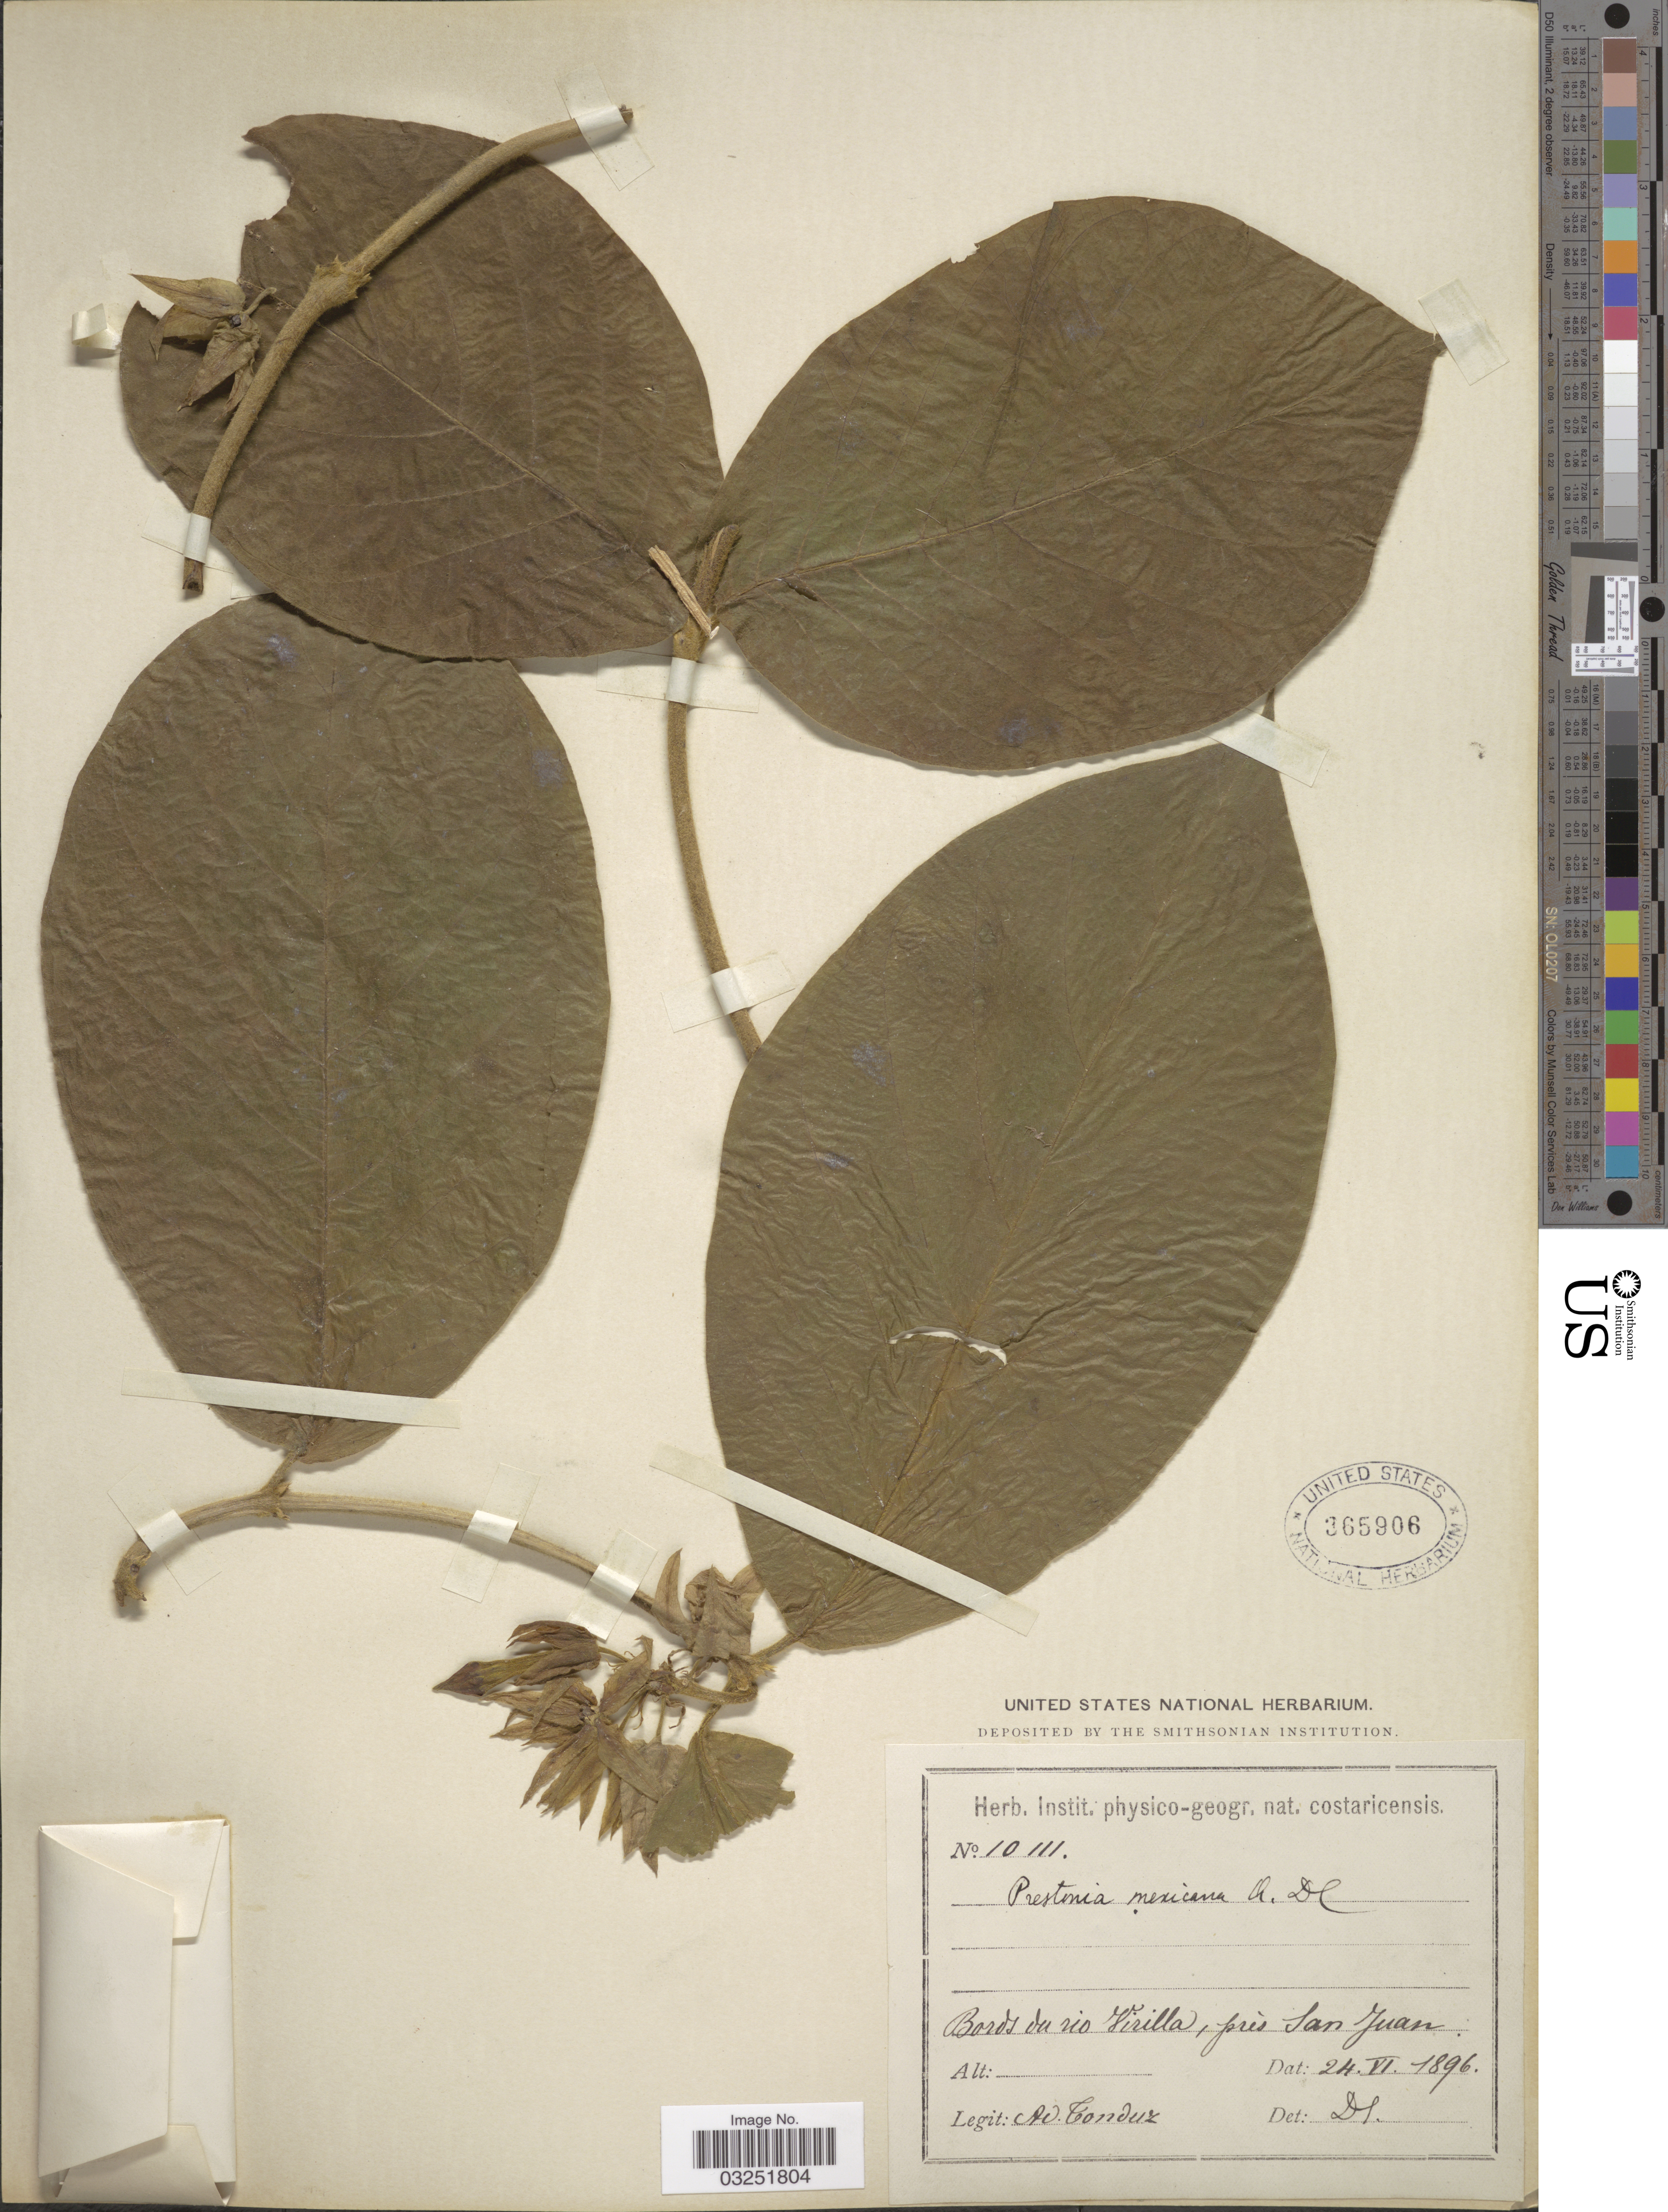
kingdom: Plantae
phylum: Tracheophyta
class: Magnoliopsida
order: Gentianales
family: Apocynaceae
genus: Prestonia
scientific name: Prestonia mexicana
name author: DC.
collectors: A. Tonduz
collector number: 10111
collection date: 1896-06-24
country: Costa Rica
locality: Bords du rio Virilla, près San Juan.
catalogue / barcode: US 365906